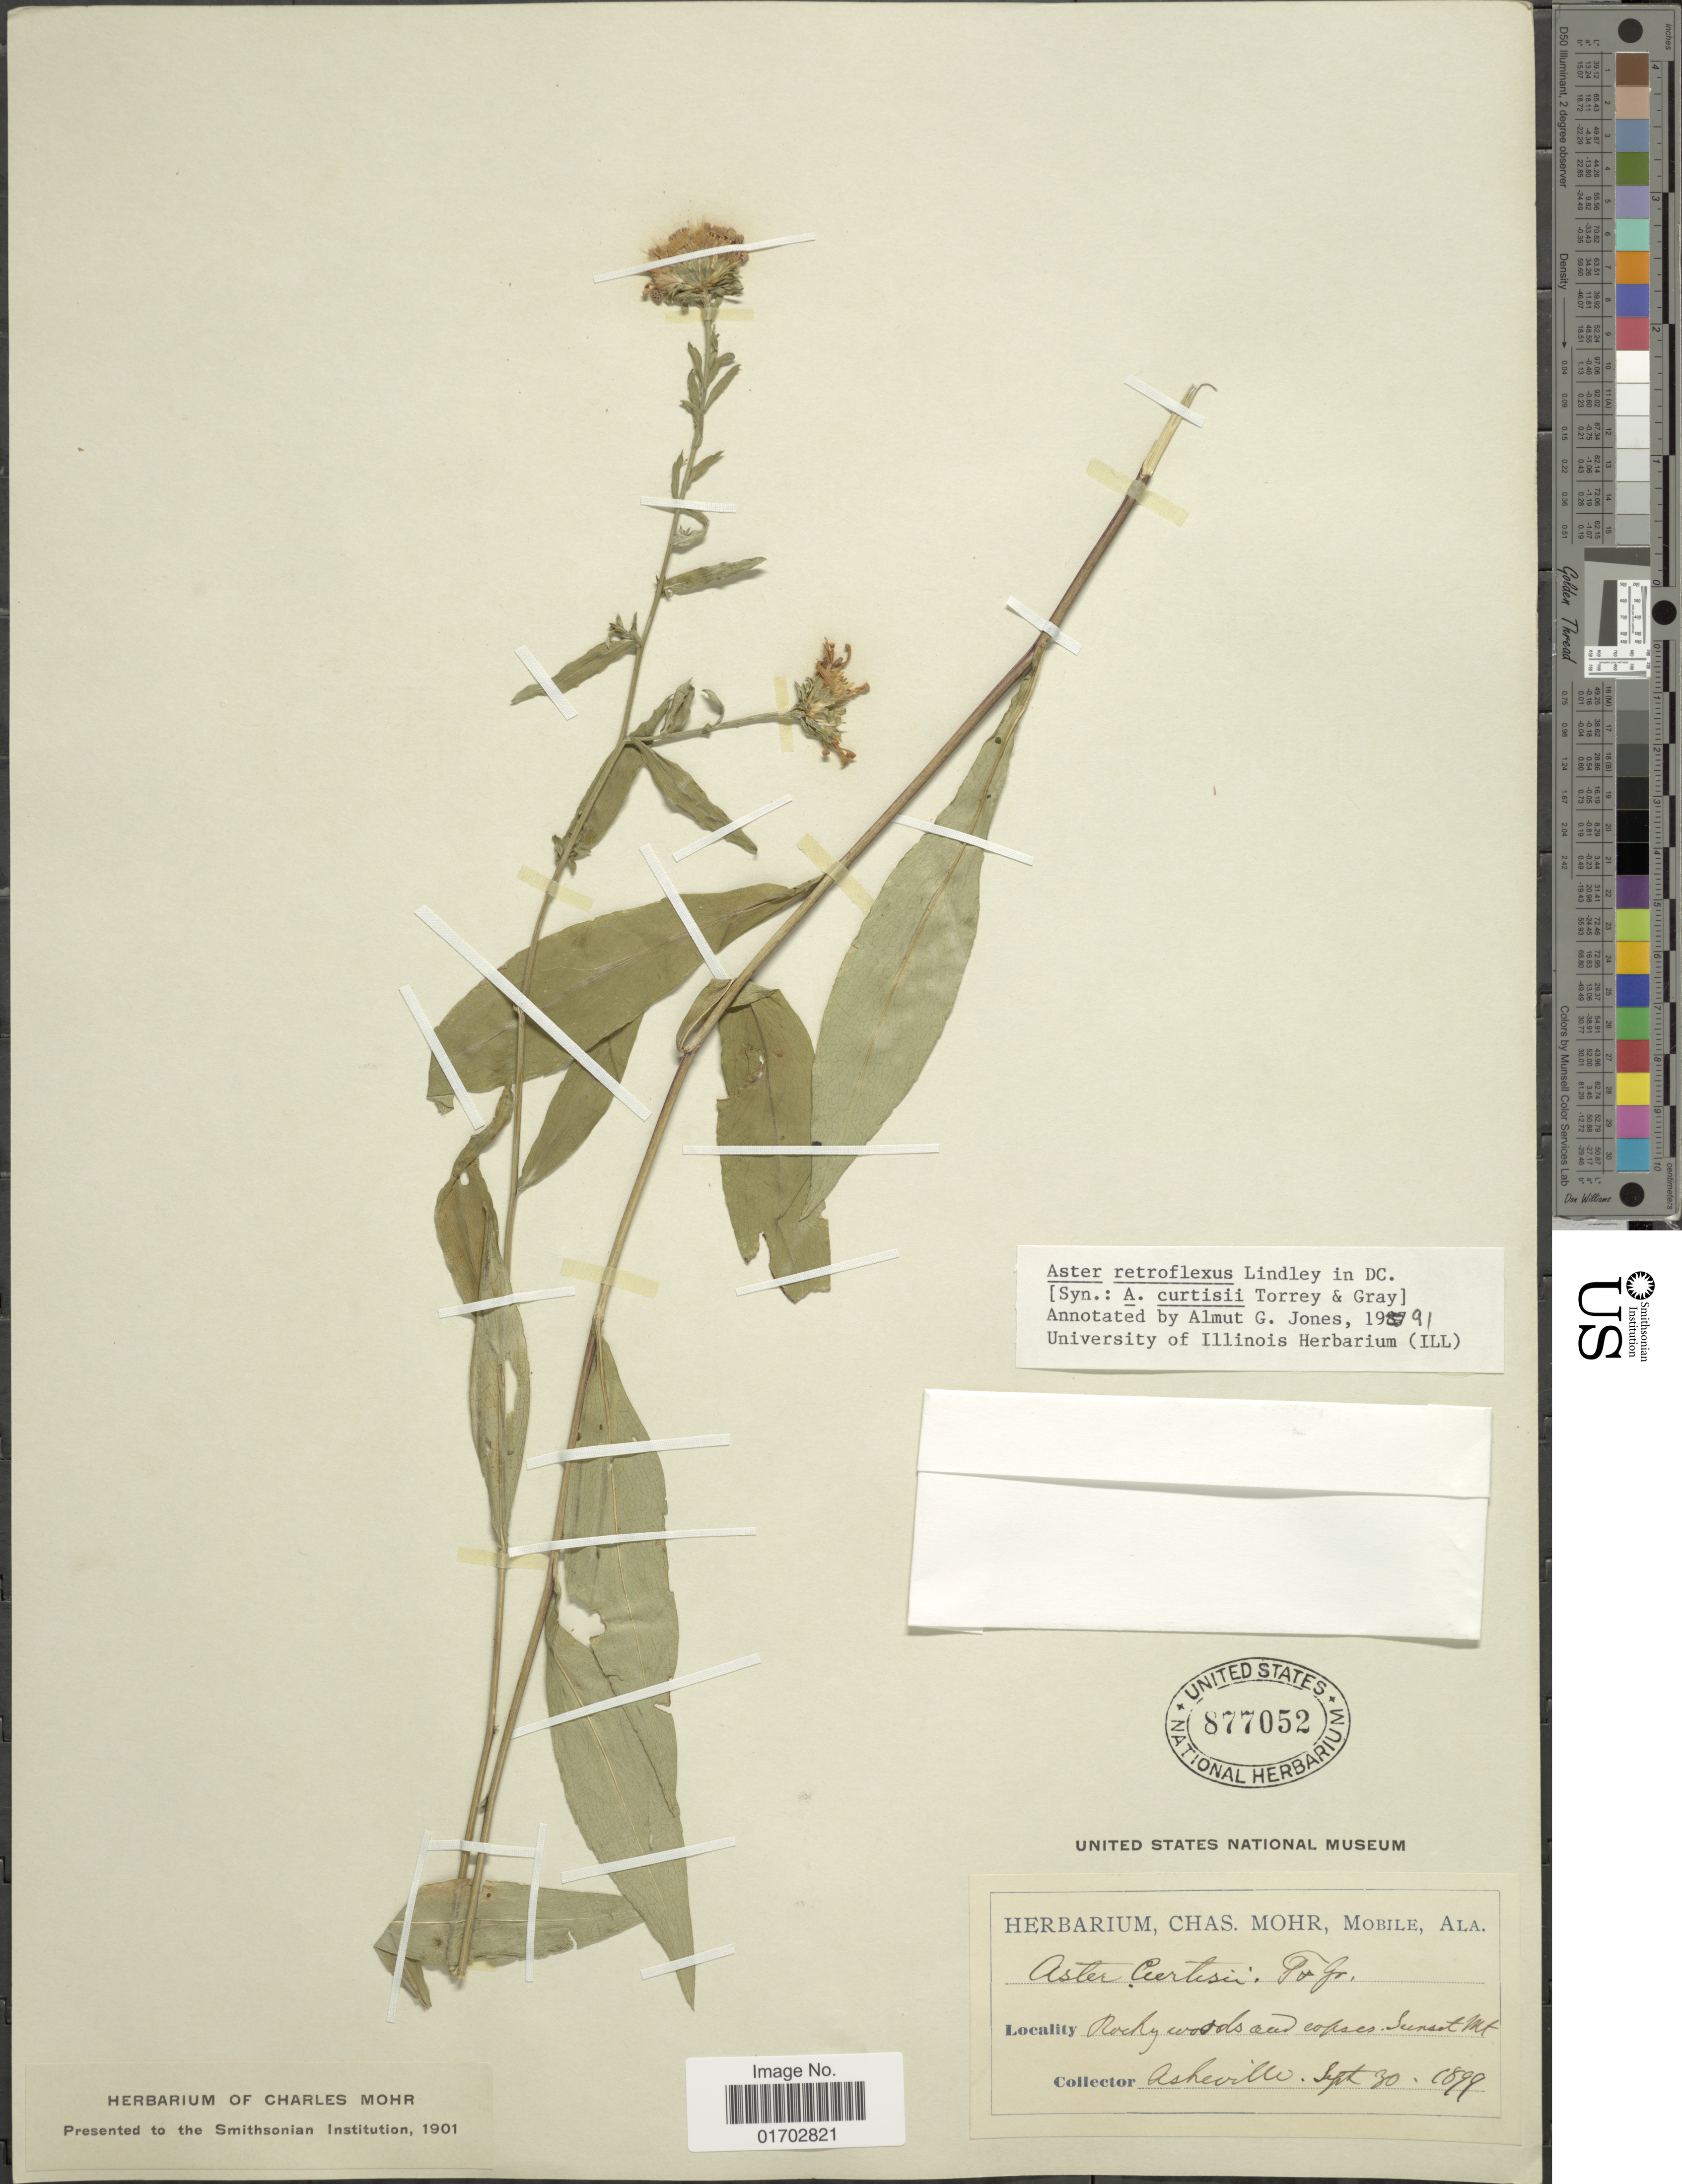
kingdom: Plantae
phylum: Tracheophyta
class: Magnoliopsida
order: Asterales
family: Asteraceae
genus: Symphyotrichum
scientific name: Symphyotrichum retroflexum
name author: (Lindl.) G.L. Nesom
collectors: ex herb. Charles Mohr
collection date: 1899-09-30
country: United States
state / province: Alabama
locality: Sunset Mt. Mobile.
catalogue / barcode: US 877052